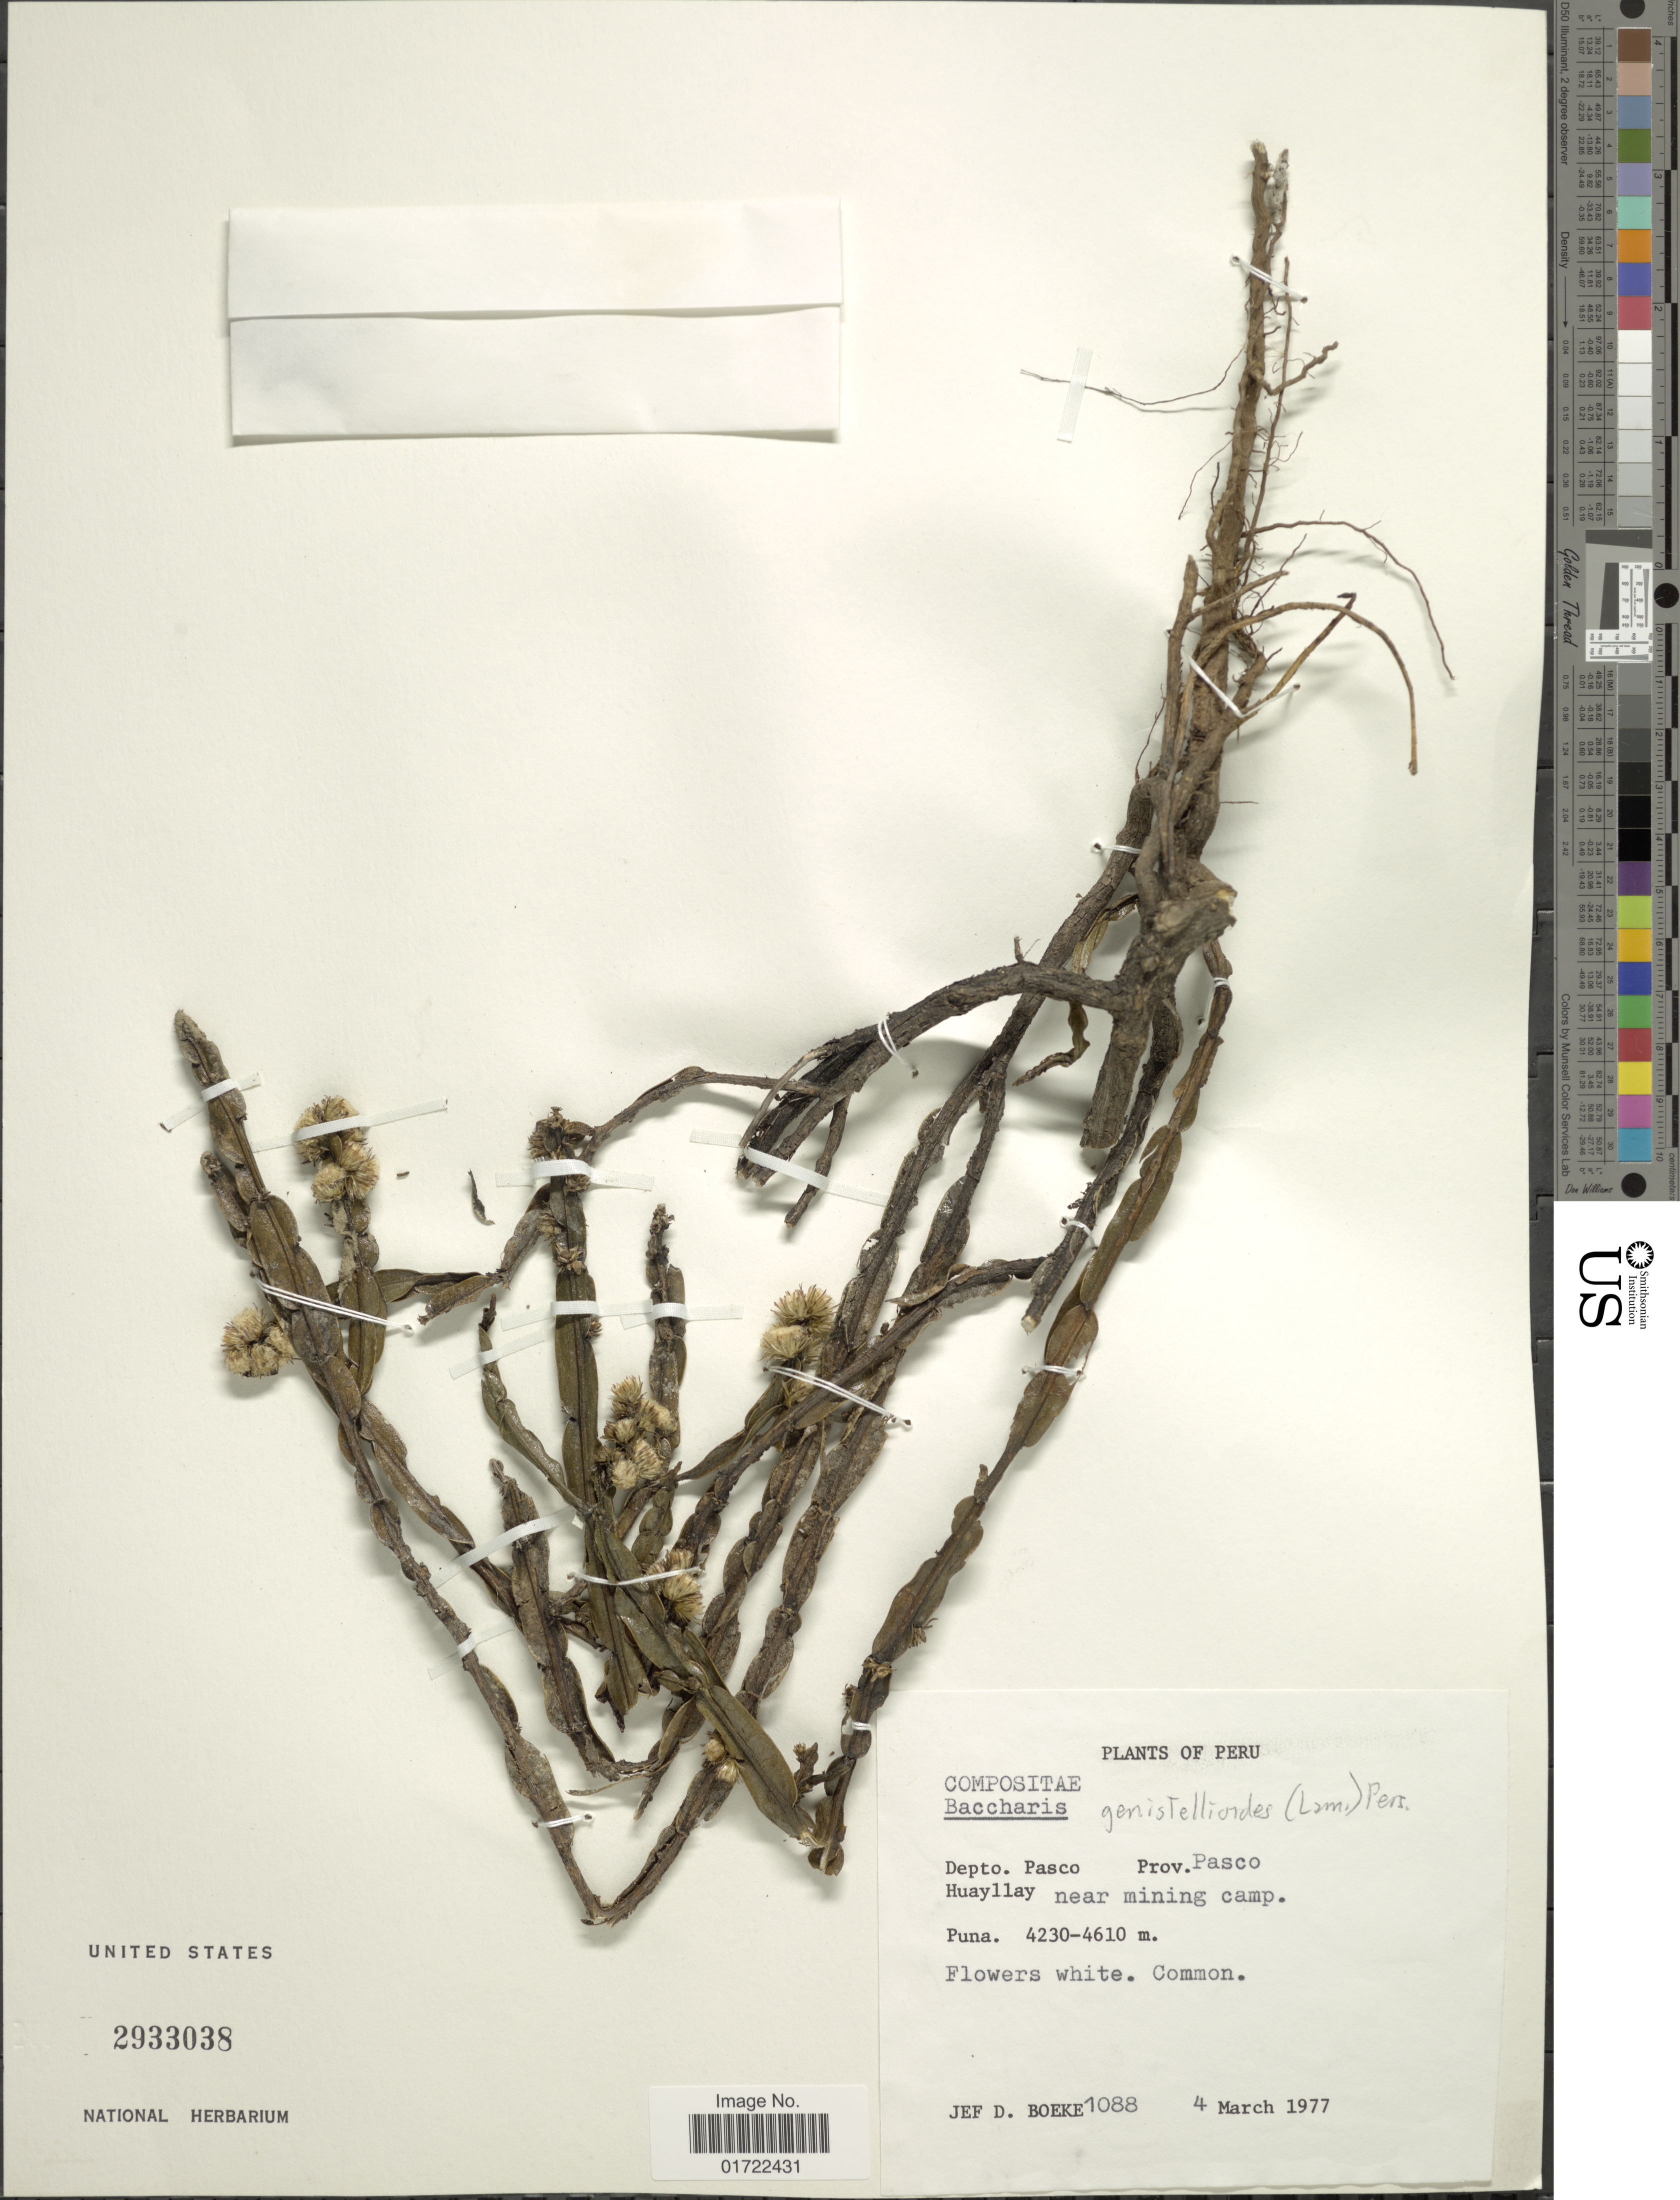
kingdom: Plantae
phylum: Tracheophyta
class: Magnoliopsida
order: Asterales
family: Asteraceae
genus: Baccharis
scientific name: Baccharis genistelloides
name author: (Lam.) Pers.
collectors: J. D. Boeke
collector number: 1088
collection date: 1977-03-04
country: Peru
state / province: Pasco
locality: Prov. Pasco, Huayllay near mining camp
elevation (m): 4230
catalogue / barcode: US 2933038